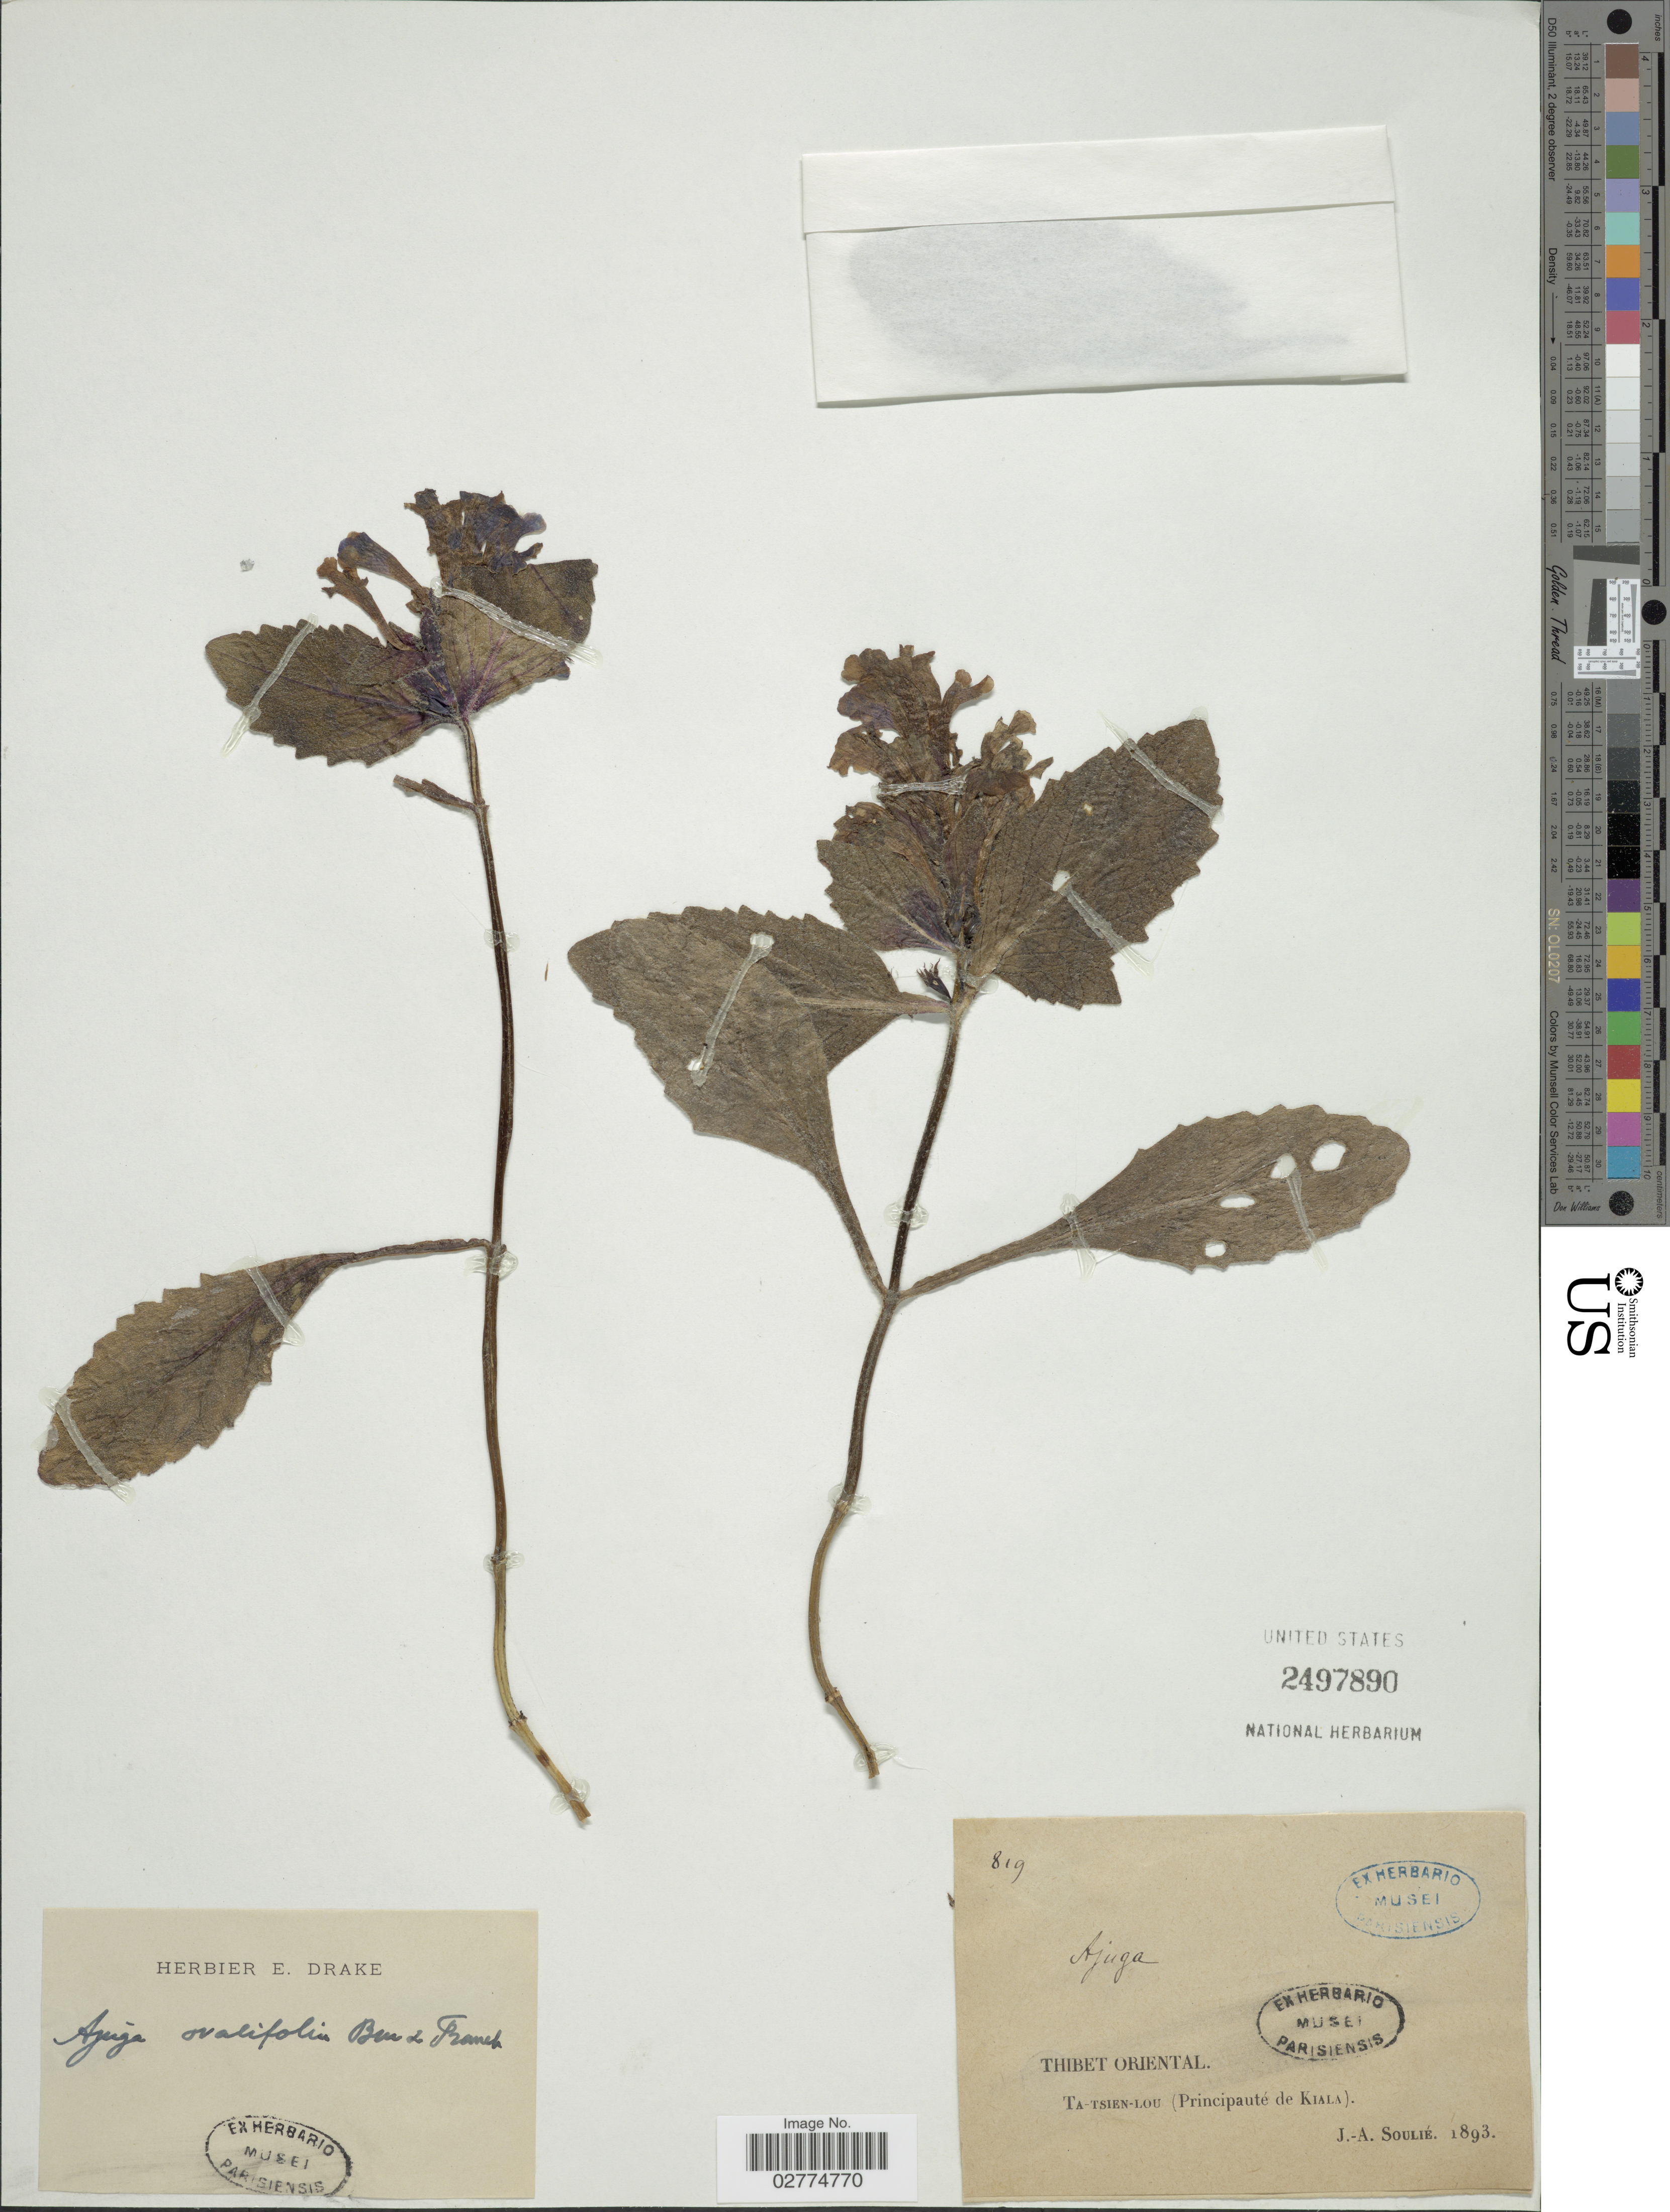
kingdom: Plantae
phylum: Tracheophyta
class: Magnoliopsida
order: Lamiales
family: Lamiaceae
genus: Ajuga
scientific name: Ajuga ovalifolia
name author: Bureau & Franch.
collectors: J. Soulié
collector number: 819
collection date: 1893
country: China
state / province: Xizang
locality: Thibet Oriental, Ta-Tsien-Lou, Principauté de Kiala.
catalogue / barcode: US 2497890